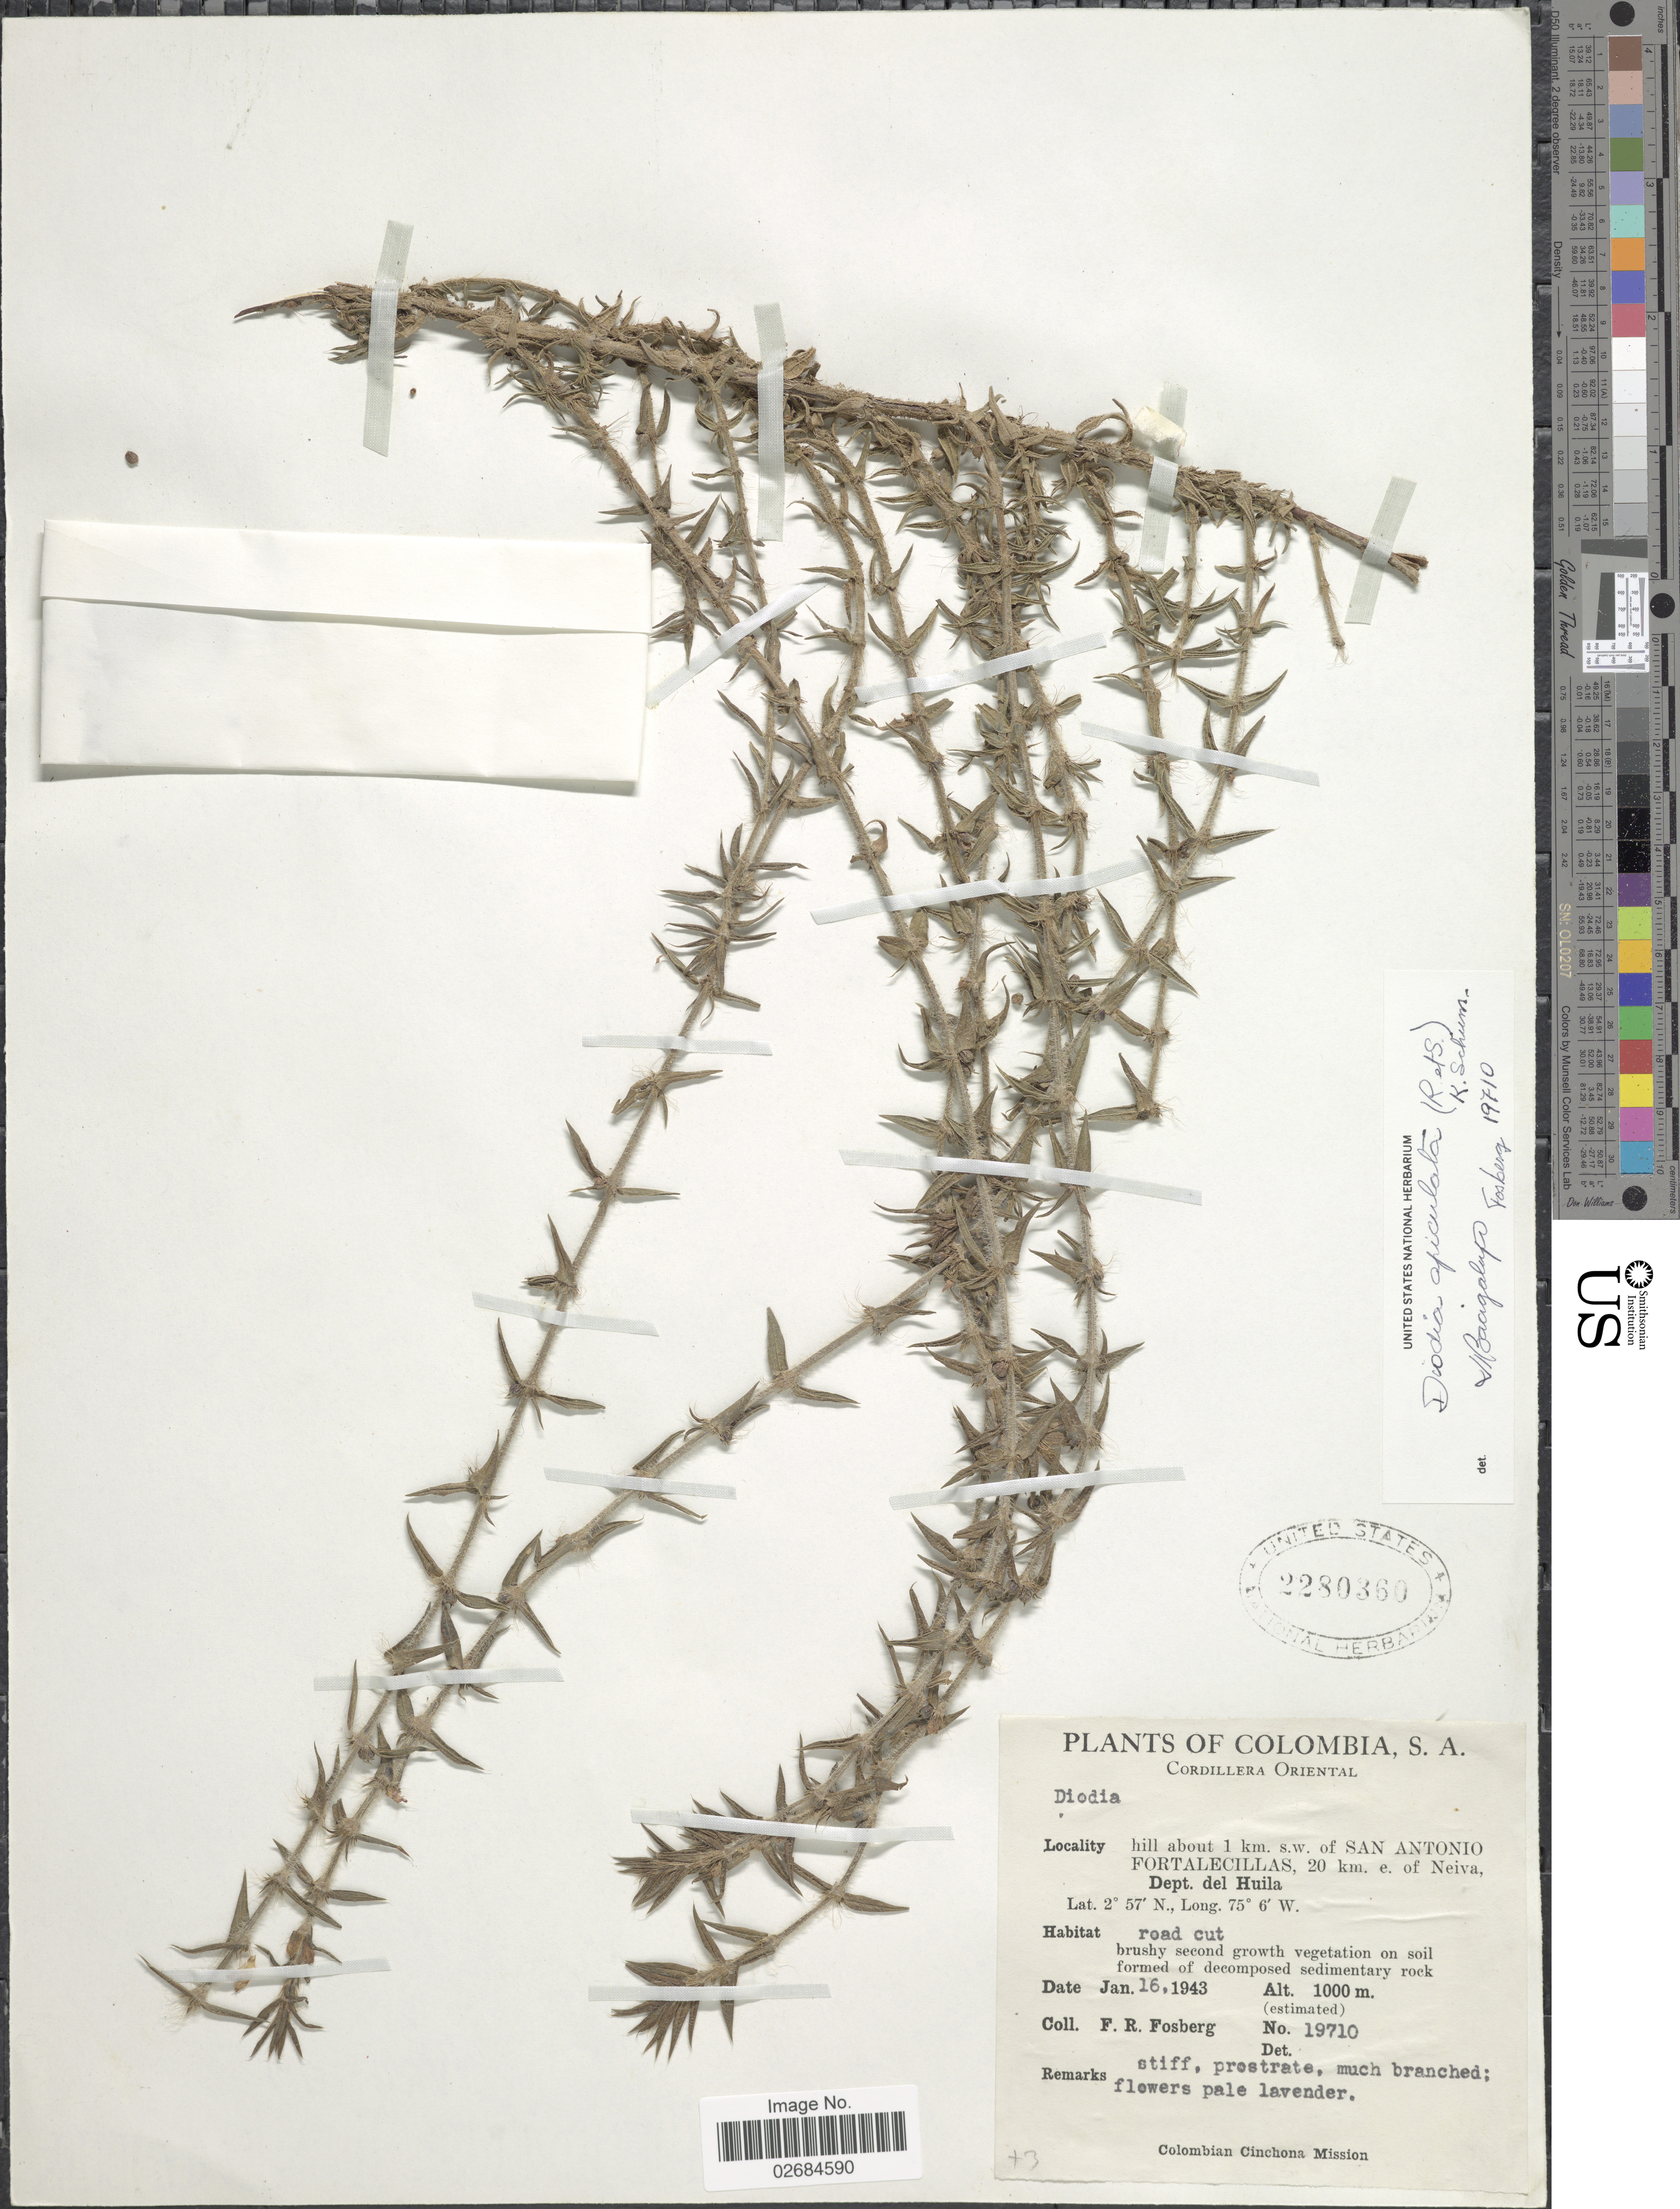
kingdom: Plantae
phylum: Tracheophyta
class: Magnoliopsida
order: Gentianales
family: Rubiaceae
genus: Diodia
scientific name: Diodia apiculata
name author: (Willd. ex Roem. & Schult.) K. Schum.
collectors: F. R. Fosberg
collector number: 19710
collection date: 1943-01-16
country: Colombia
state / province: Huila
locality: Cordillera Oriental. hill about 1 km s.w. of San Antonio Fortalecillas, 20 km. e. of Neiva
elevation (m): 1000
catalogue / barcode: US 2280360